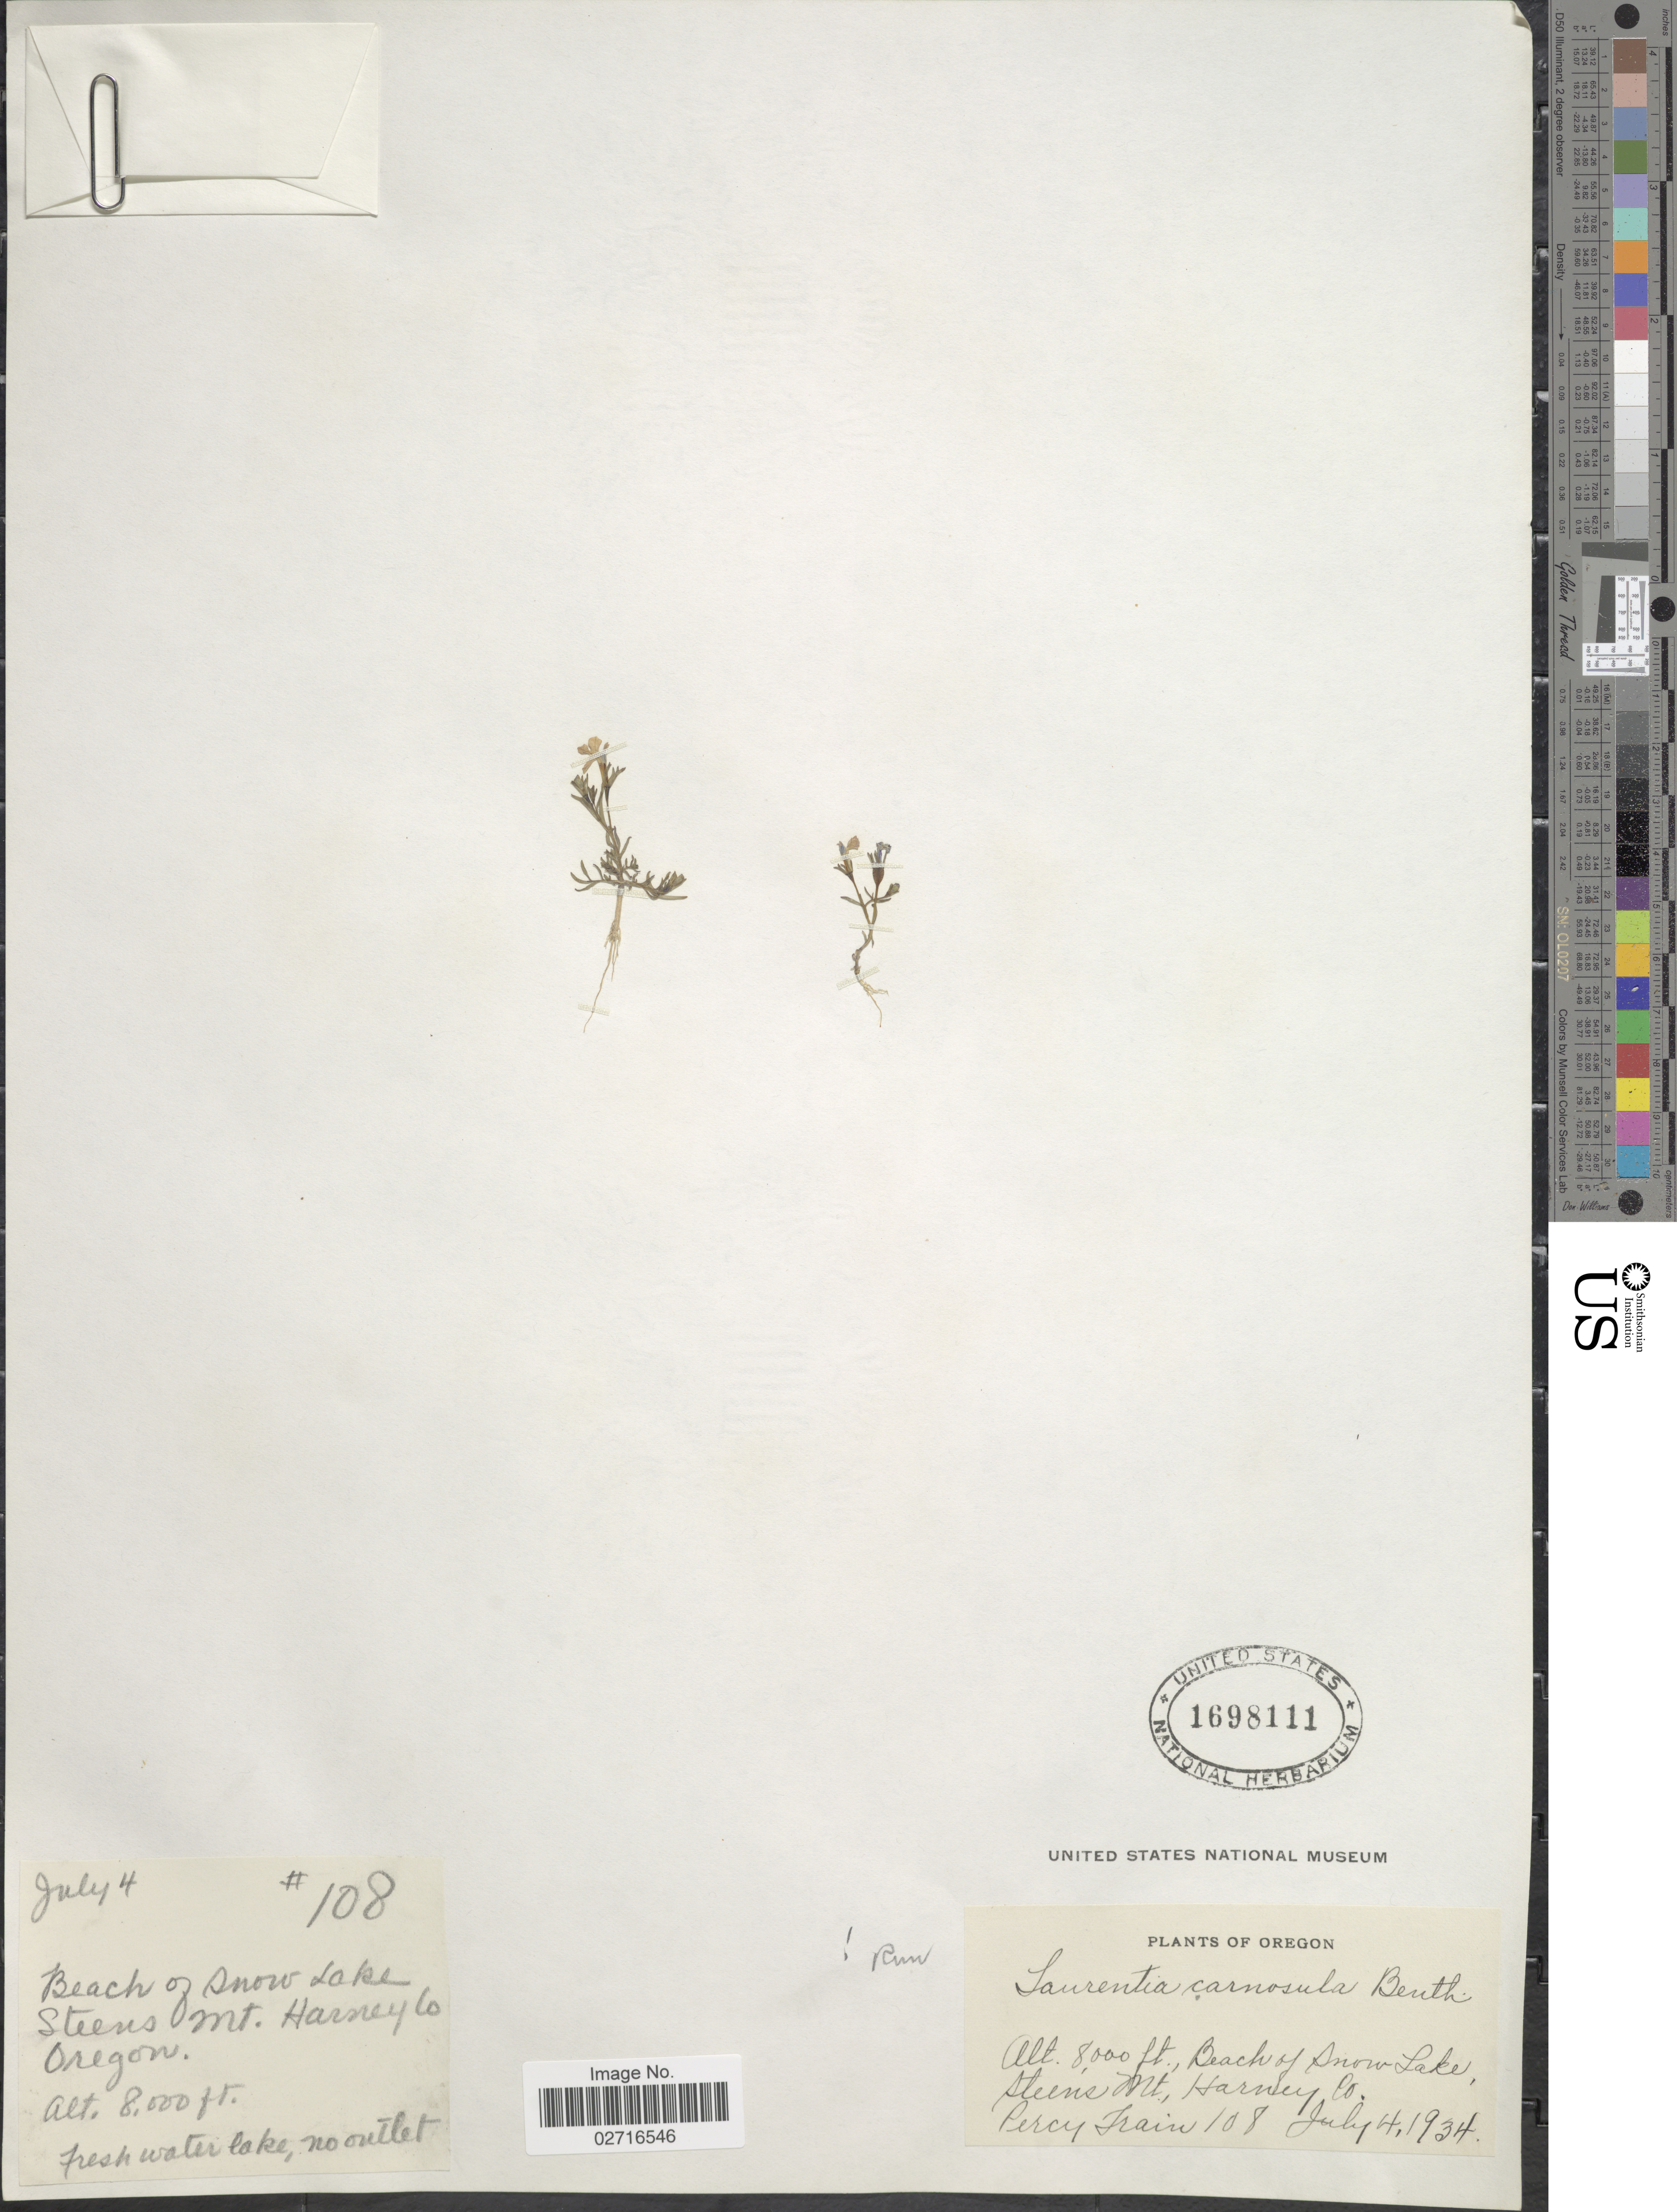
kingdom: Plantae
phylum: Tracheophyta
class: Magnoliopsida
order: Asterales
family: Campanulaceae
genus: Laurentia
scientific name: Laurentia carnosula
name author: (Hook. & Arn.) Benth. ex A. Gray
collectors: P. Train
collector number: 108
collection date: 1934-07-04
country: United States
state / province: Oregon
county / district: Harney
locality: Beach of Snow Lake, Steens Mt., Harney Co.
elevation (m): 2438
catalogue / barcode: US 1698111